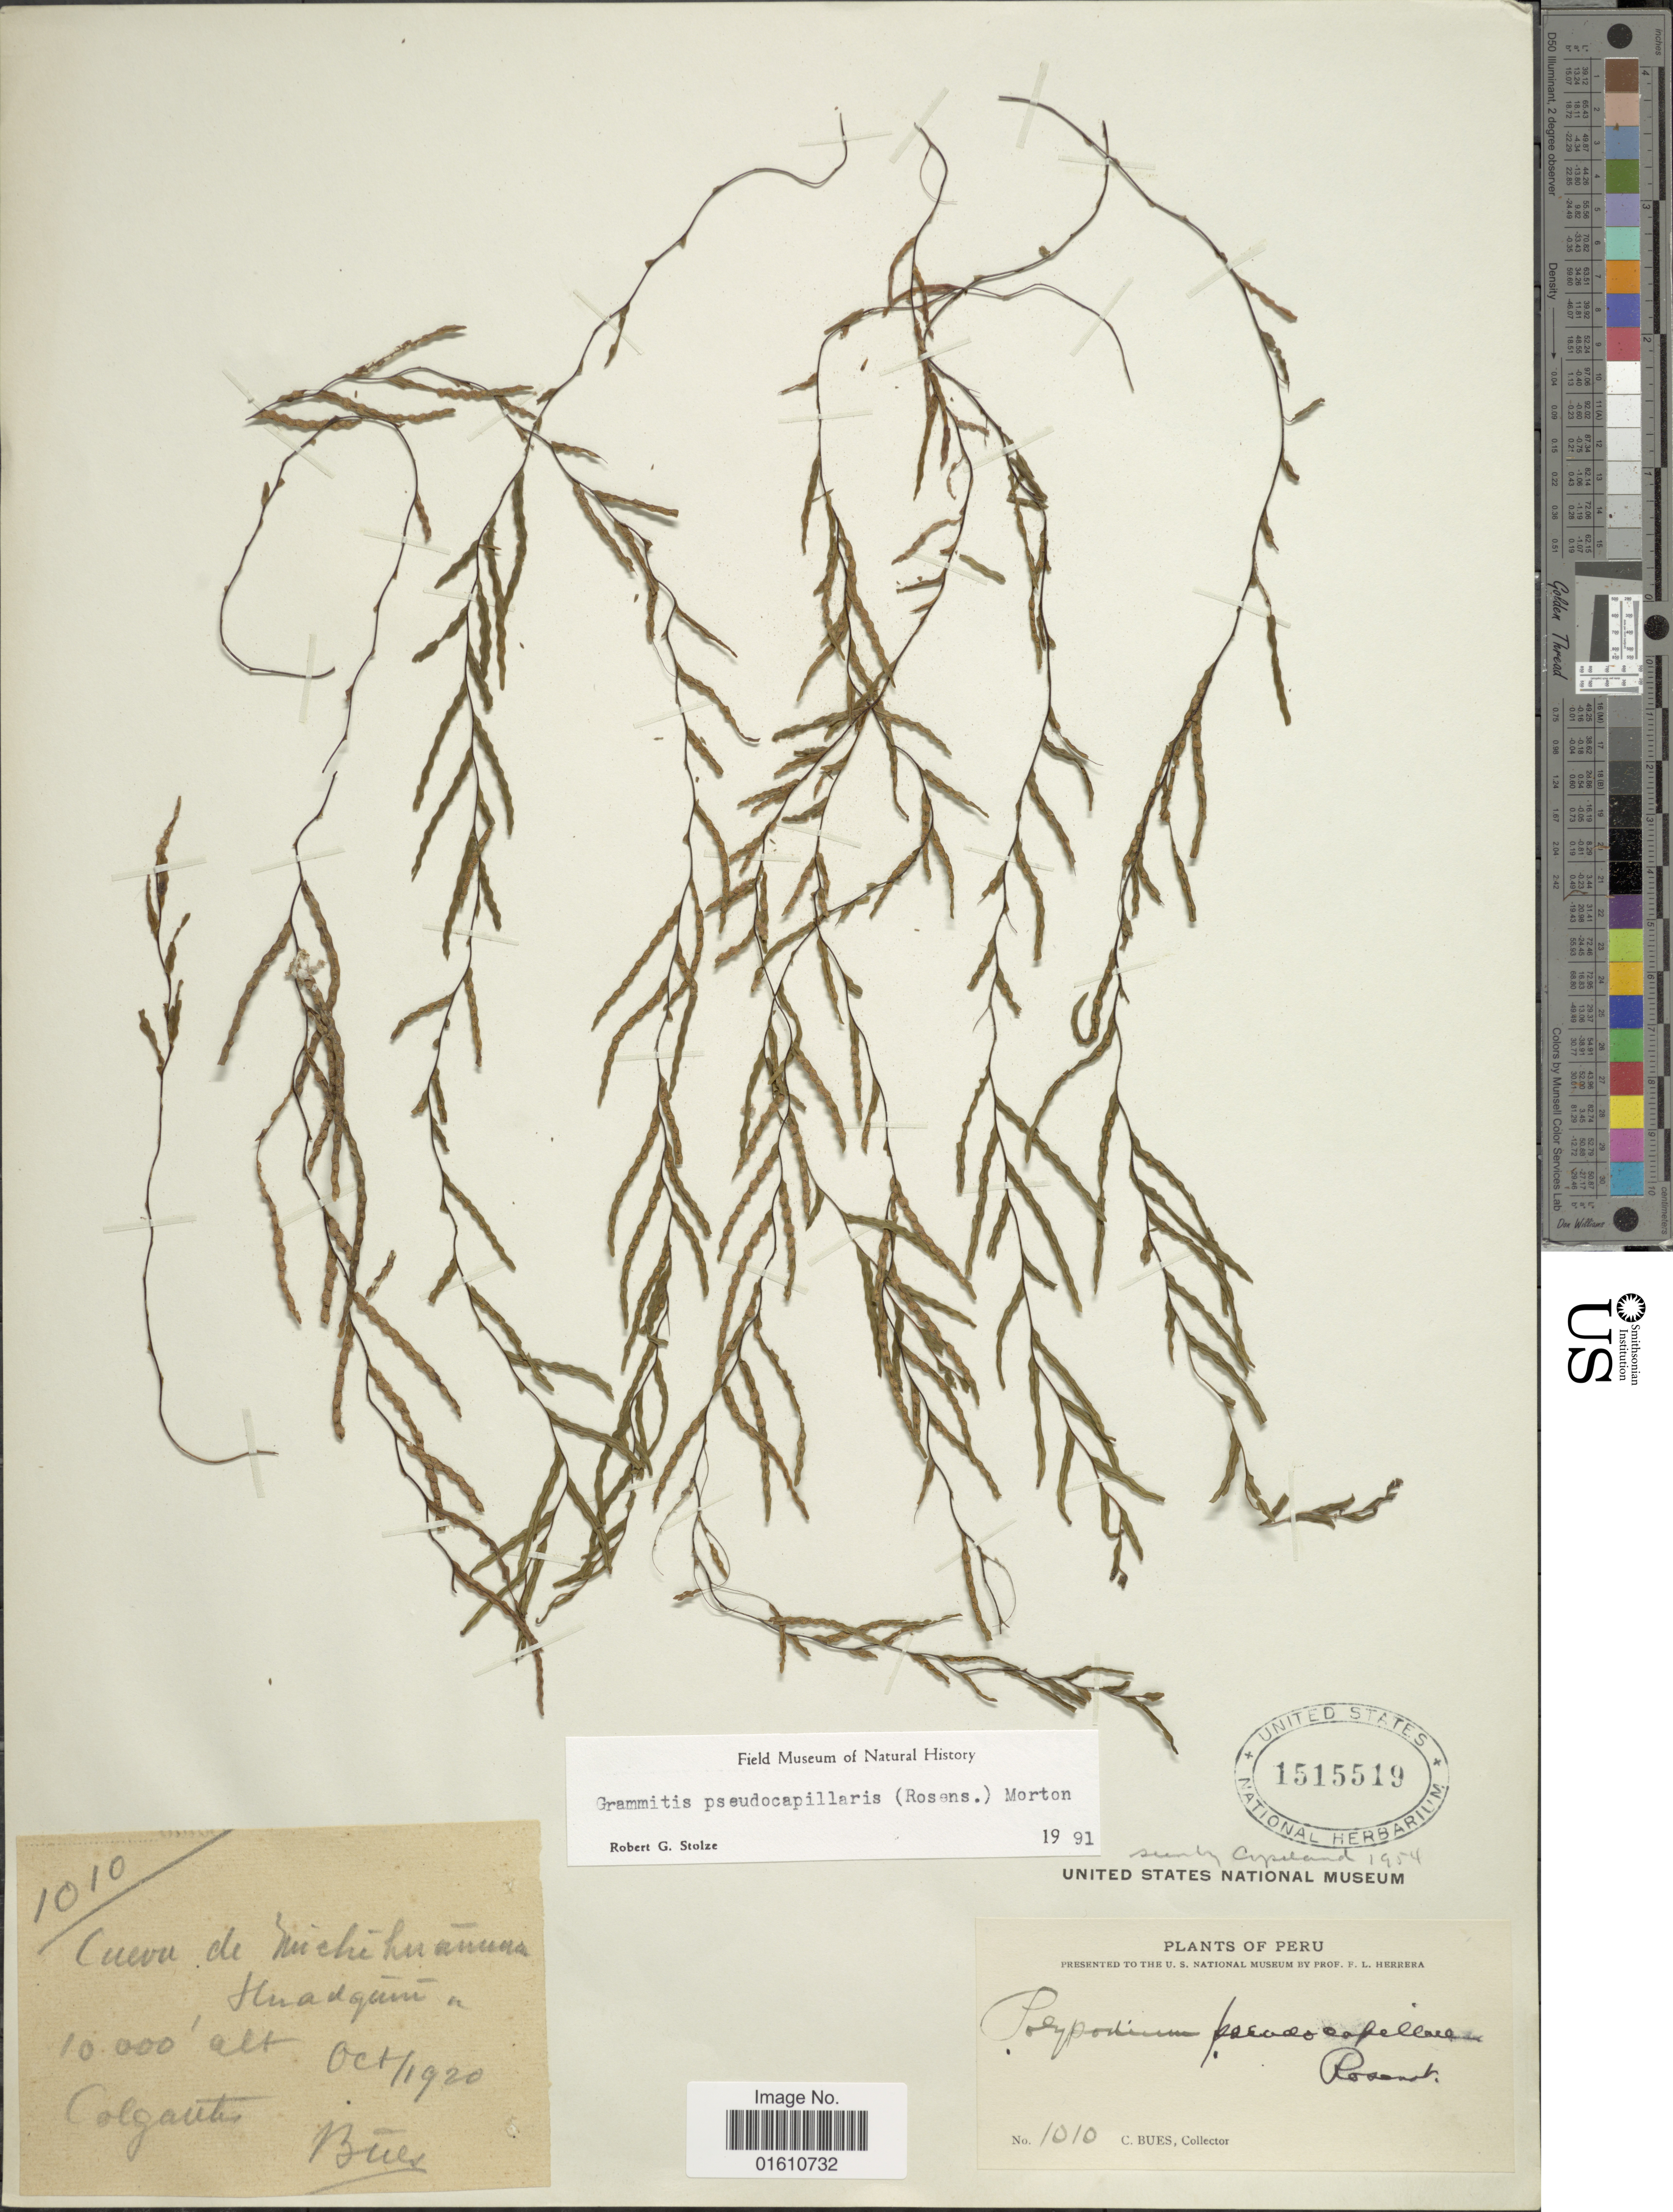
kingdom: Plantae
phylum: Tracheophyta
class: Polypodiopsida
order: Polypodiales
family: Polypodiaceae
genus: Lellingeria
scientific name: Lellingeria pseudocapillaris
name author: (Rosenst.) A.R. Sm. & R.C. Moran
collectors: C. Bues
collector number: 1010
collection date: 1920-10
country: Peru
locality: Cueva de Michihuanunca, Huadquiña.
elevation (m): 3048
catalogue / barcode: US 1515519